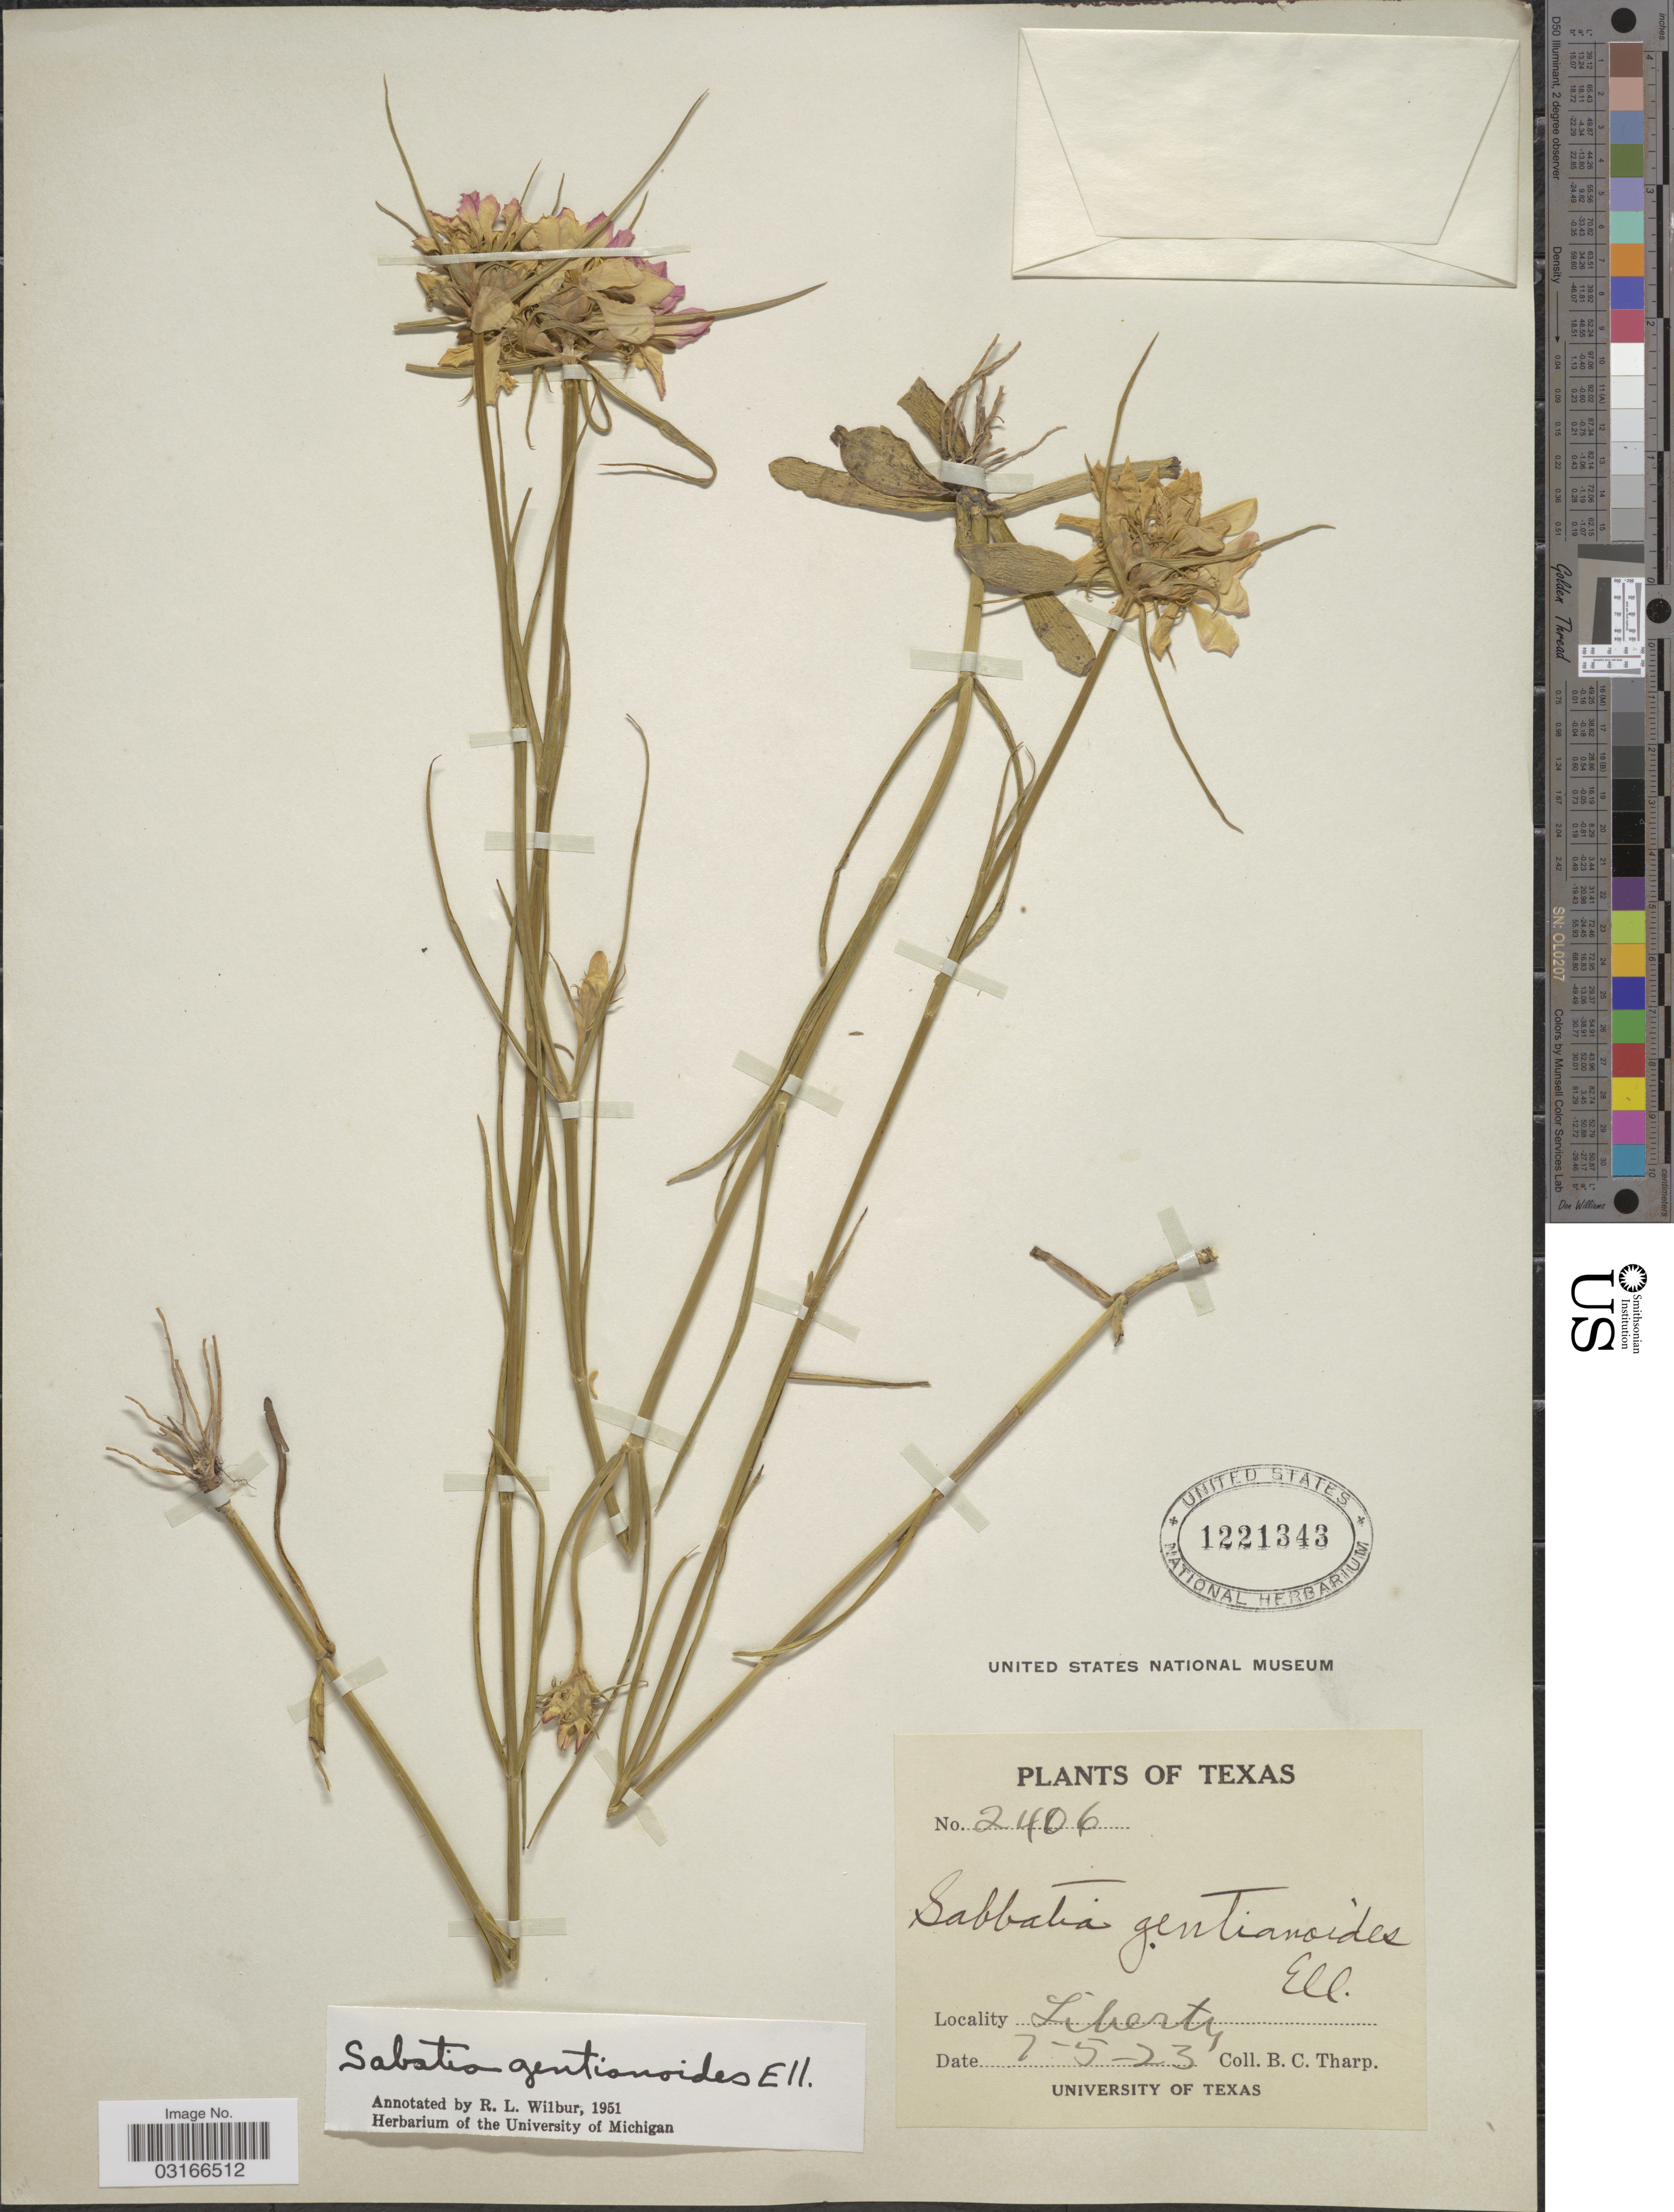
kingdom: Plantae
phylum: Tracheophyta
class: Magnoliopsida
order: Gentianales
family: Gentianaceae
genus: Sabatia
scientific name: Sabatia gentianoides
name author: Elliott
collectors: B. C. Tharp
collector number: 2406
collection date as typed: Transcribed d/m/y: 5/7/23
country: United States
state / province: Texas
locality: Liberty.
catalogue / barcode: US 1221343